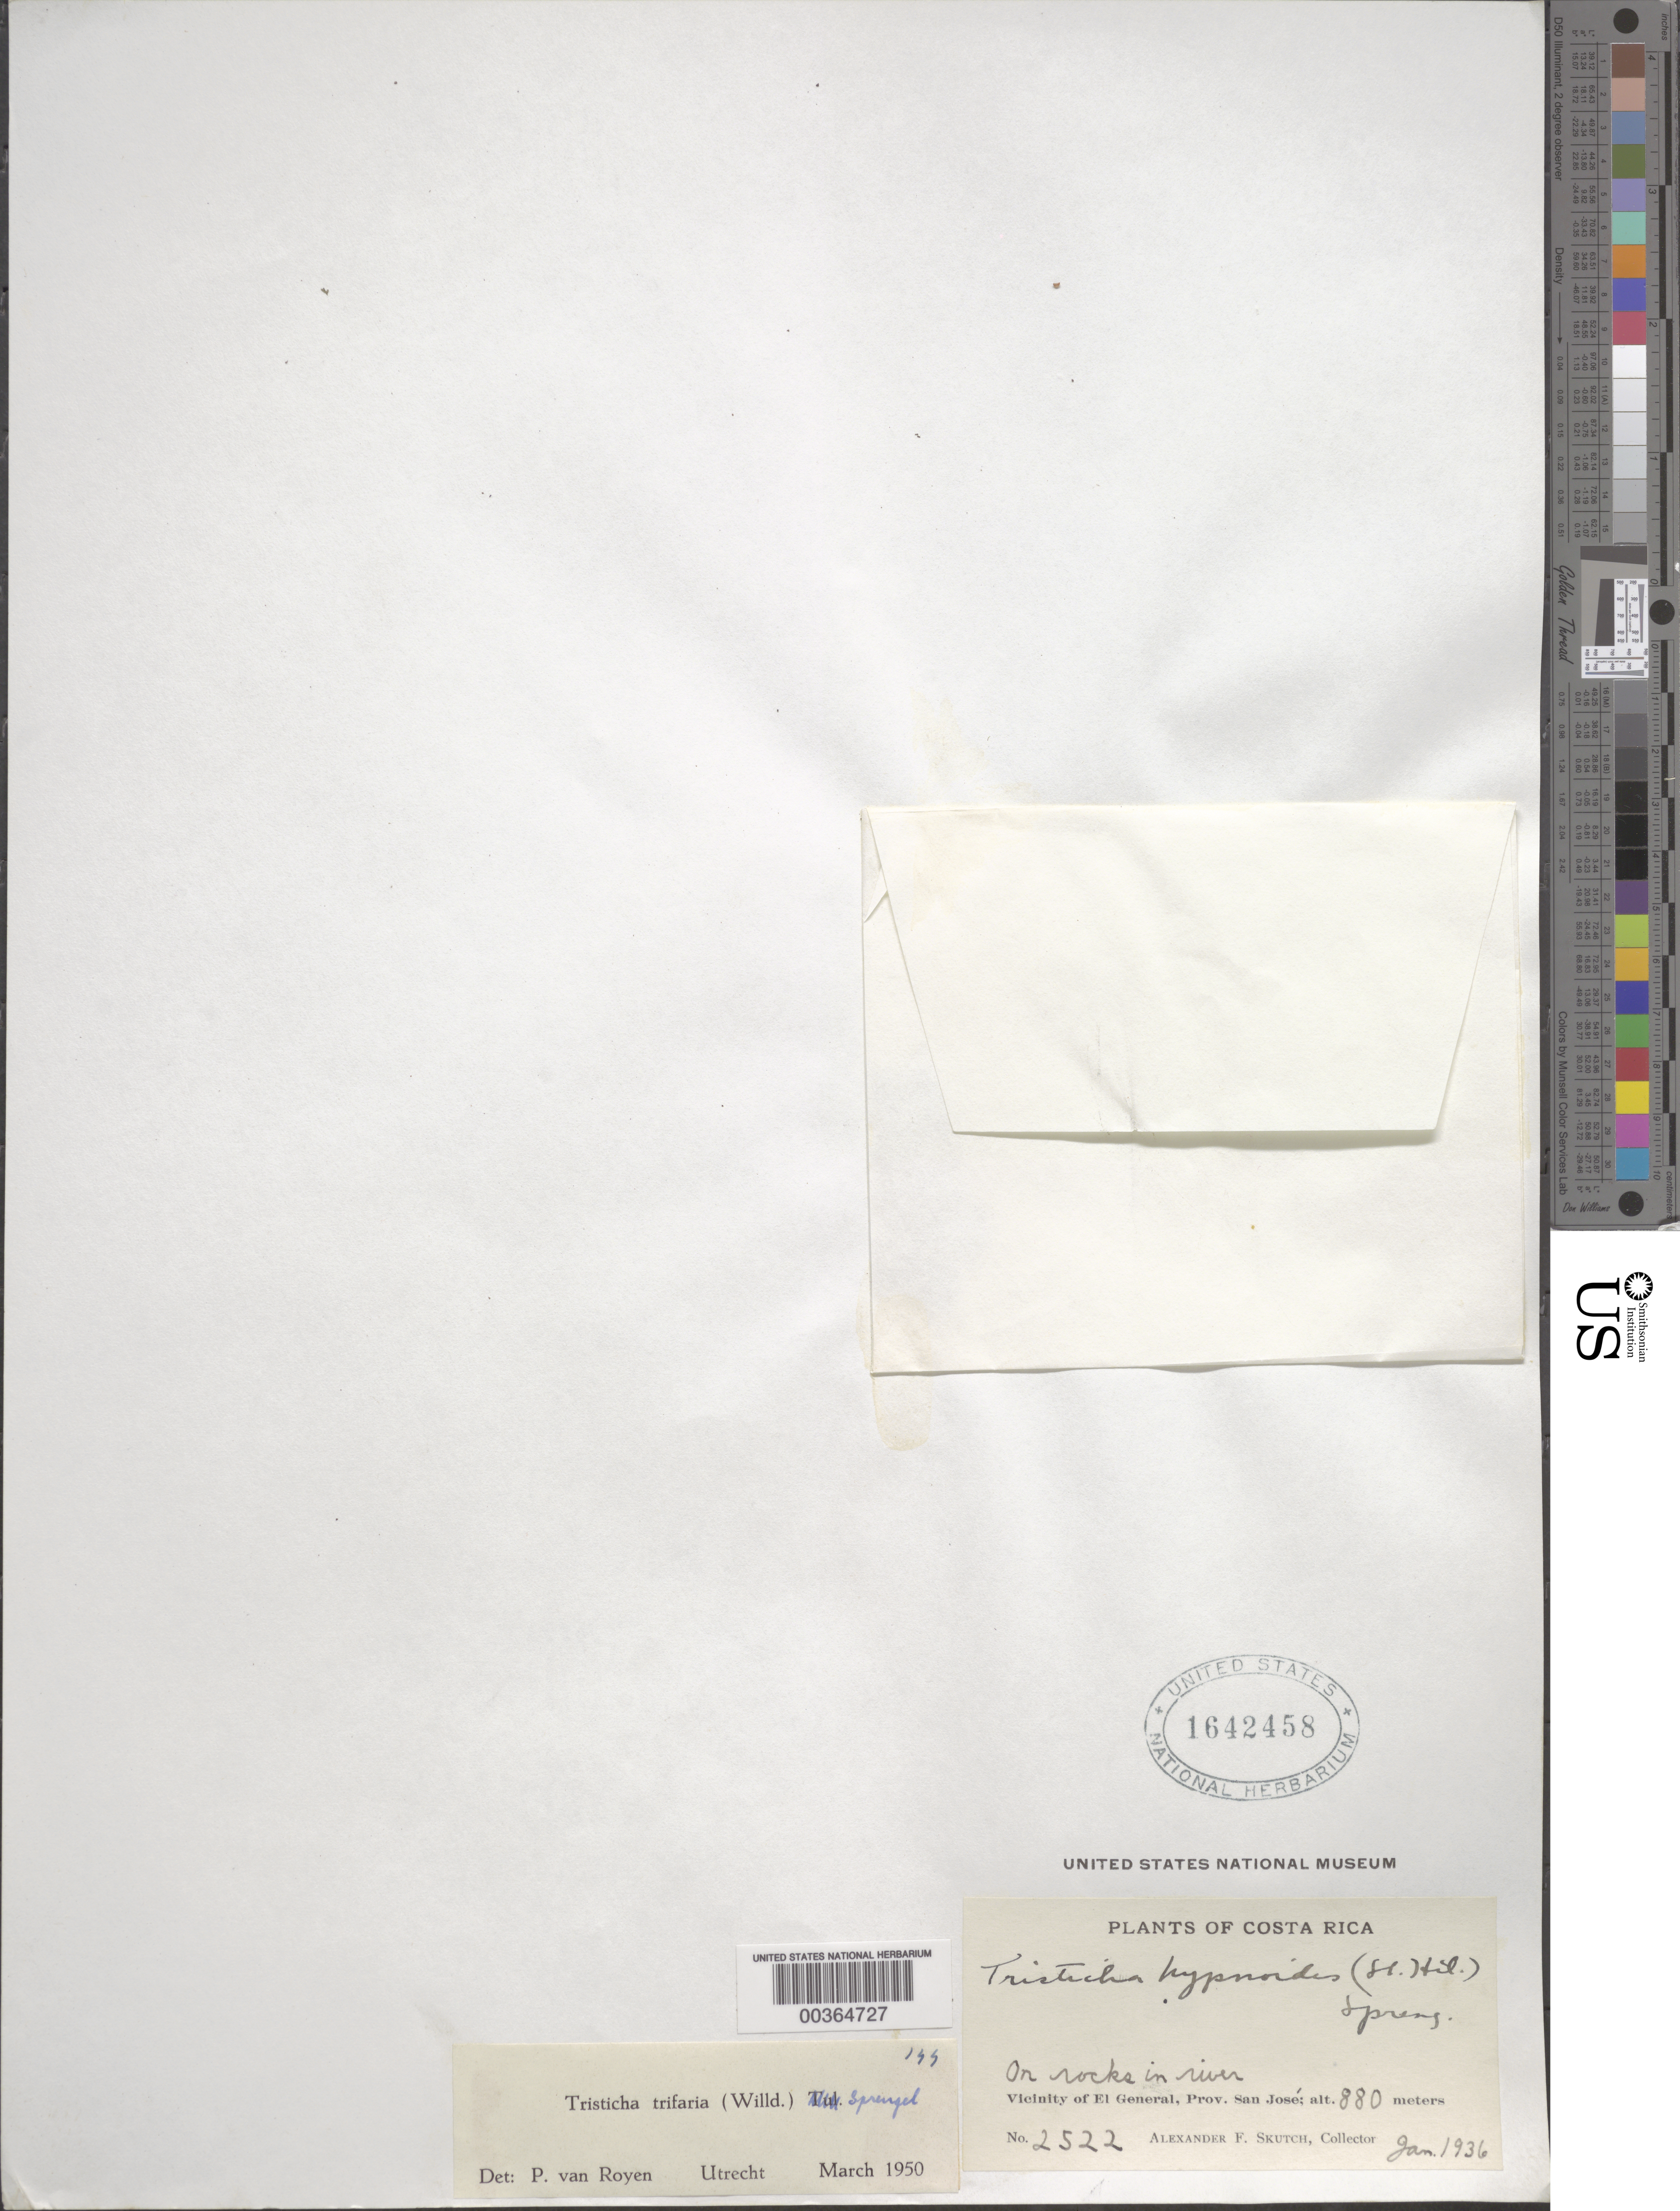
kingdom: Plantae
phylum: Tracheophyta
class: Magnoliopsida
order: Malpighiales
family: Podostemaceae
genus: Tristicha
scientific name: Tristicha trifaria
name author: (Willd.) Spreng.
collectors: A. F. Skutch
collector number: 2522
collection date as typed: Jan 1936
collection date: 1936-01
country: Costa Rica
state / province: San José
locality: Vicinity of el general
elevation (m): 880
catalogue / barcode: US 1642458